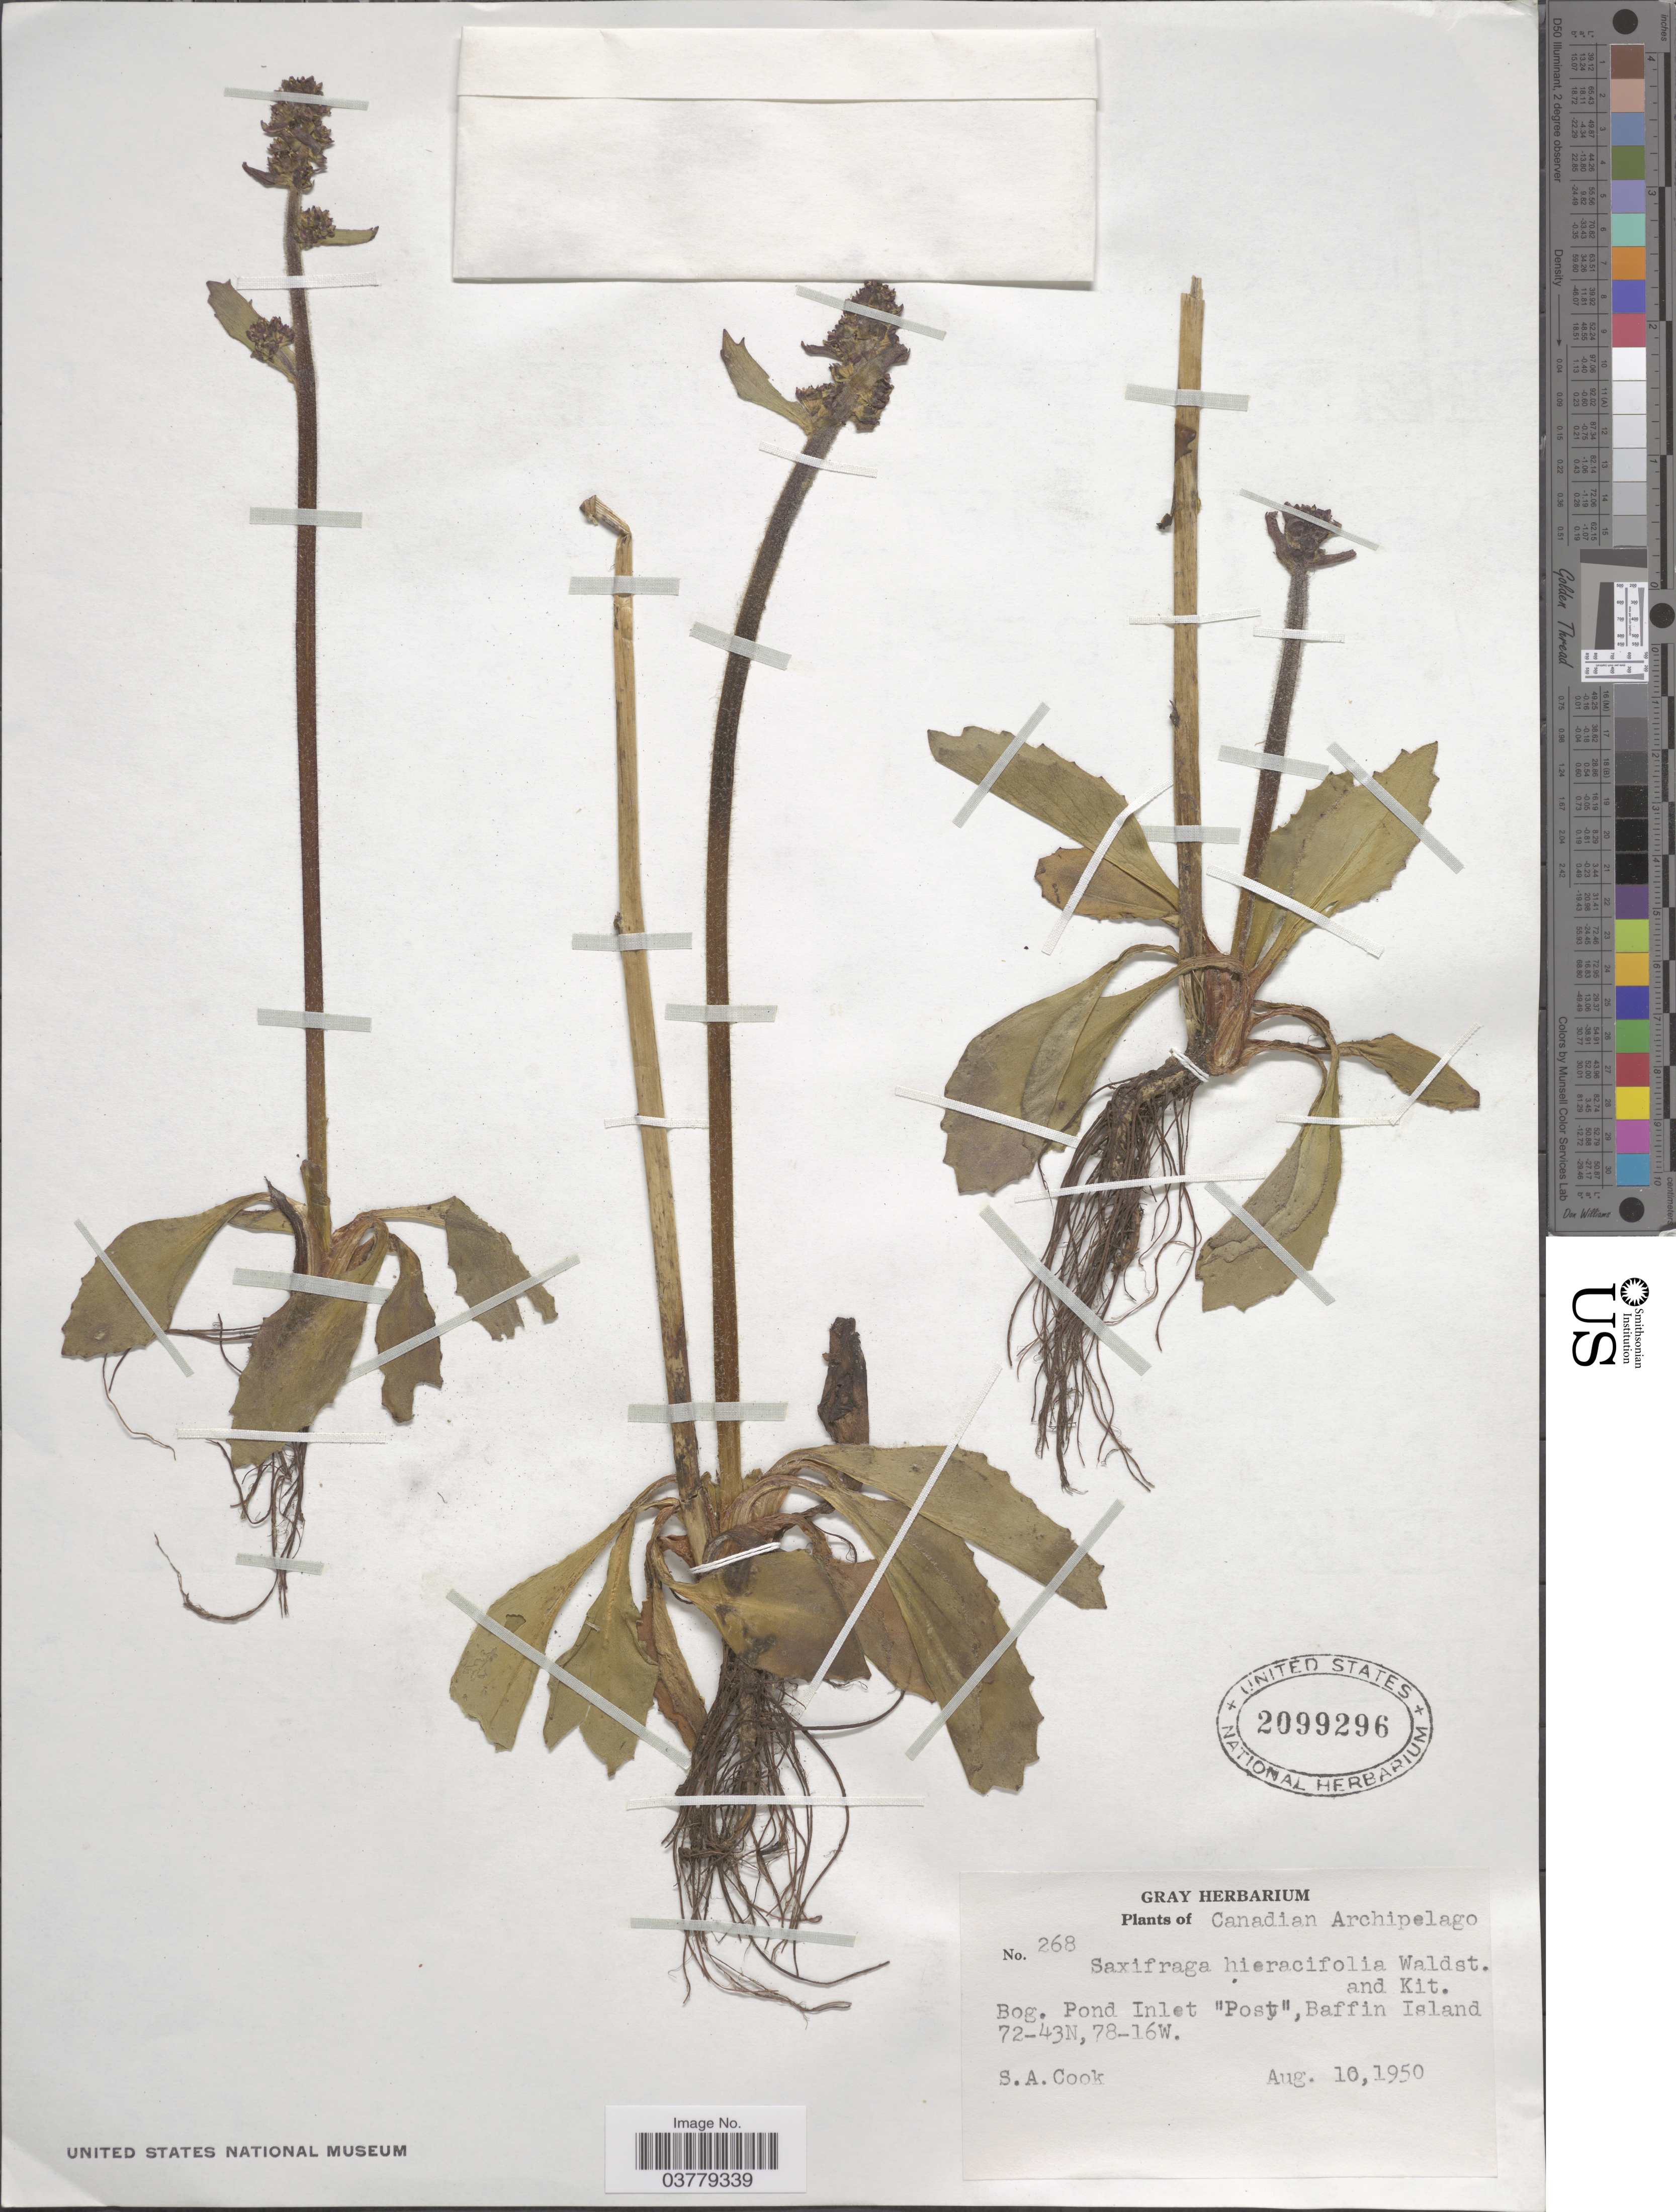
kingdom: Plantae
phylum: Tracheophyta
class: Magnoliopsida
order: Saxifragales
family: Saxifragaceae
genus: Micranthes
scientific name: Micranthes hieraciifolia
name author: (Waldst. & Kit. ex Willd.) Haw.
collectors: S. A. Cook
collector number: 268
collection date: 1950-08-10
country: Canada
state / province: Nunavut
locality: Canadian Archipelago. Bog. Pond Inlet "Post", Baffin Island.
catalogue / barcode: US 2099296